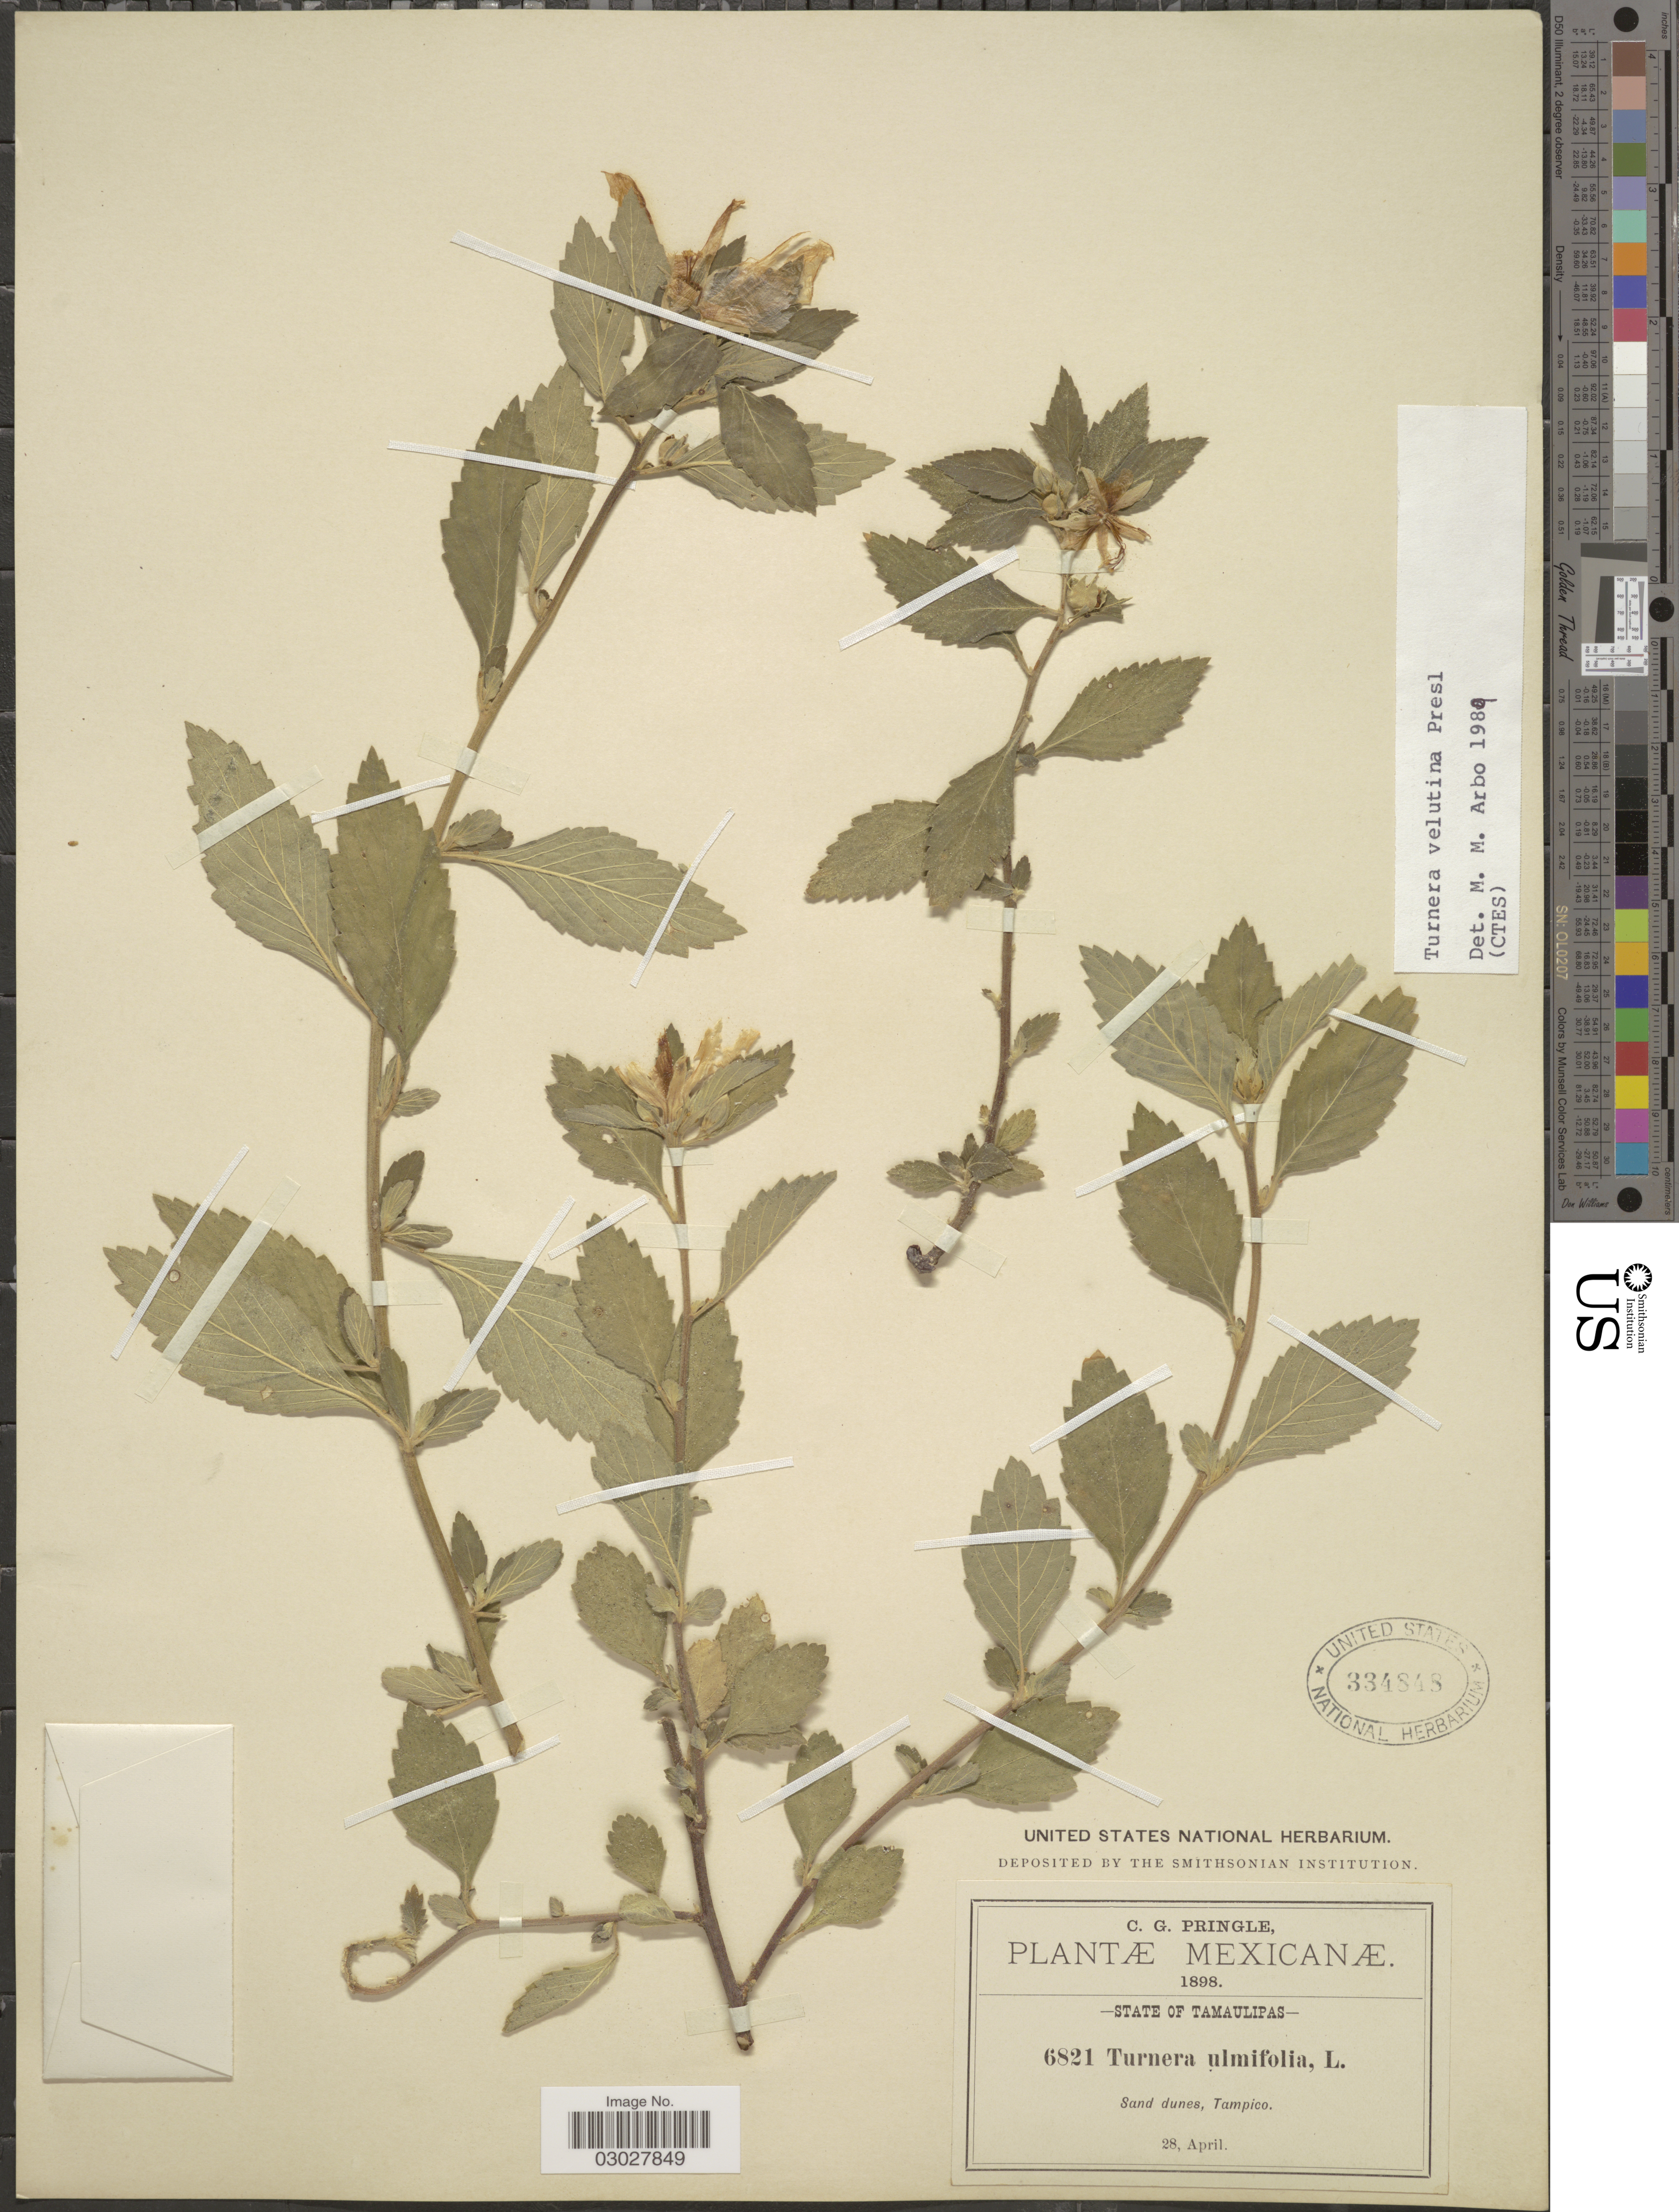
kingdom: Plantae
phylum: Tracheophyta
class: Magnoliopsida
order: Malpighiales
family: Turneraceae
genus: Turnera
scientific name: Turnera velutina Benth., nom. illeg.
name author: Benth.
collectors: C. G. Pringle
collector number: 6821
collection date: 1898-04-28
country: Mexico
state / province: Tamaulipas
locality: Sand dunes, Tampico.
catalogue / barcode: US 334848